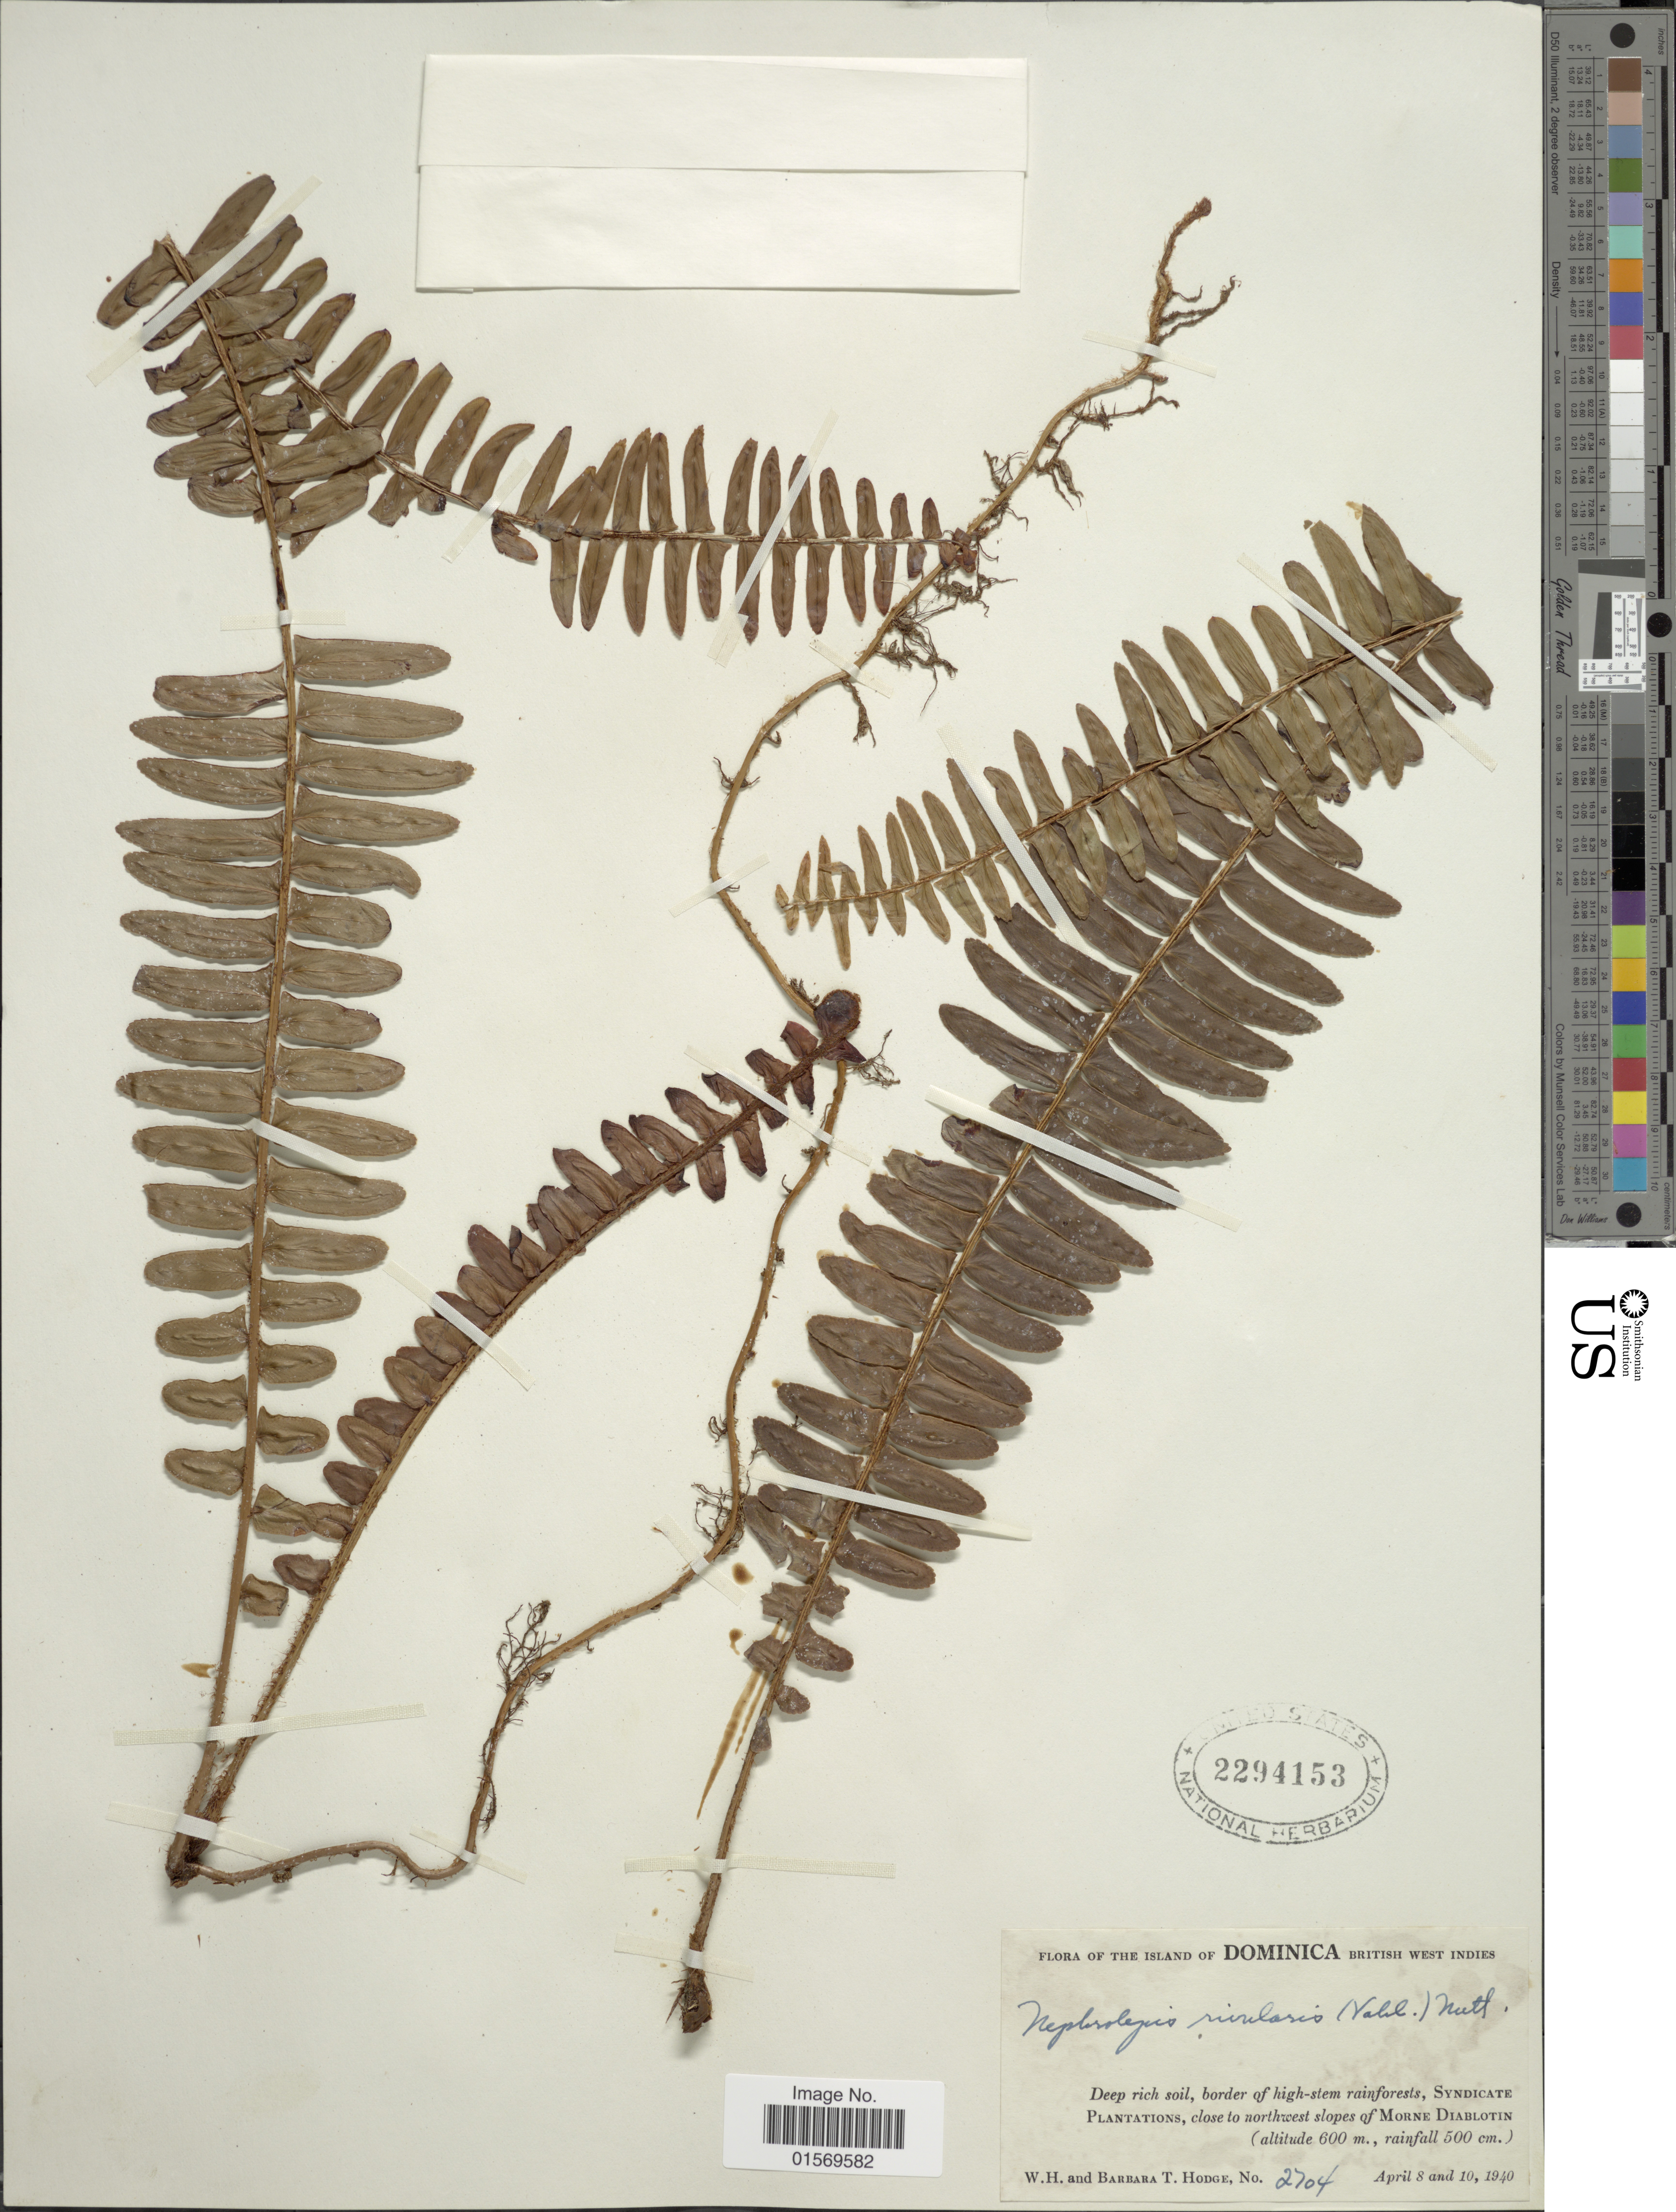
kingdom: Plantae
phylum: Tracheophyta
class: Polypodiopsida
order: Polypodiales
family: Nephrolepidaceae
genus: Nephrolepis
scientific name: Nephrolepis rivularis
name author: (Vahl) Mett. ex Krug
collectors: W. Hodge & B. Hodge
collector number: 2704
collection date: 1940-04-08/1940-04-10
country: Dominica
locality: British West Indies, syndicate plantations, close to northwest slopes of Morne Diablotin.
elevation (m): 600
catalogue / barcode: US 2294153